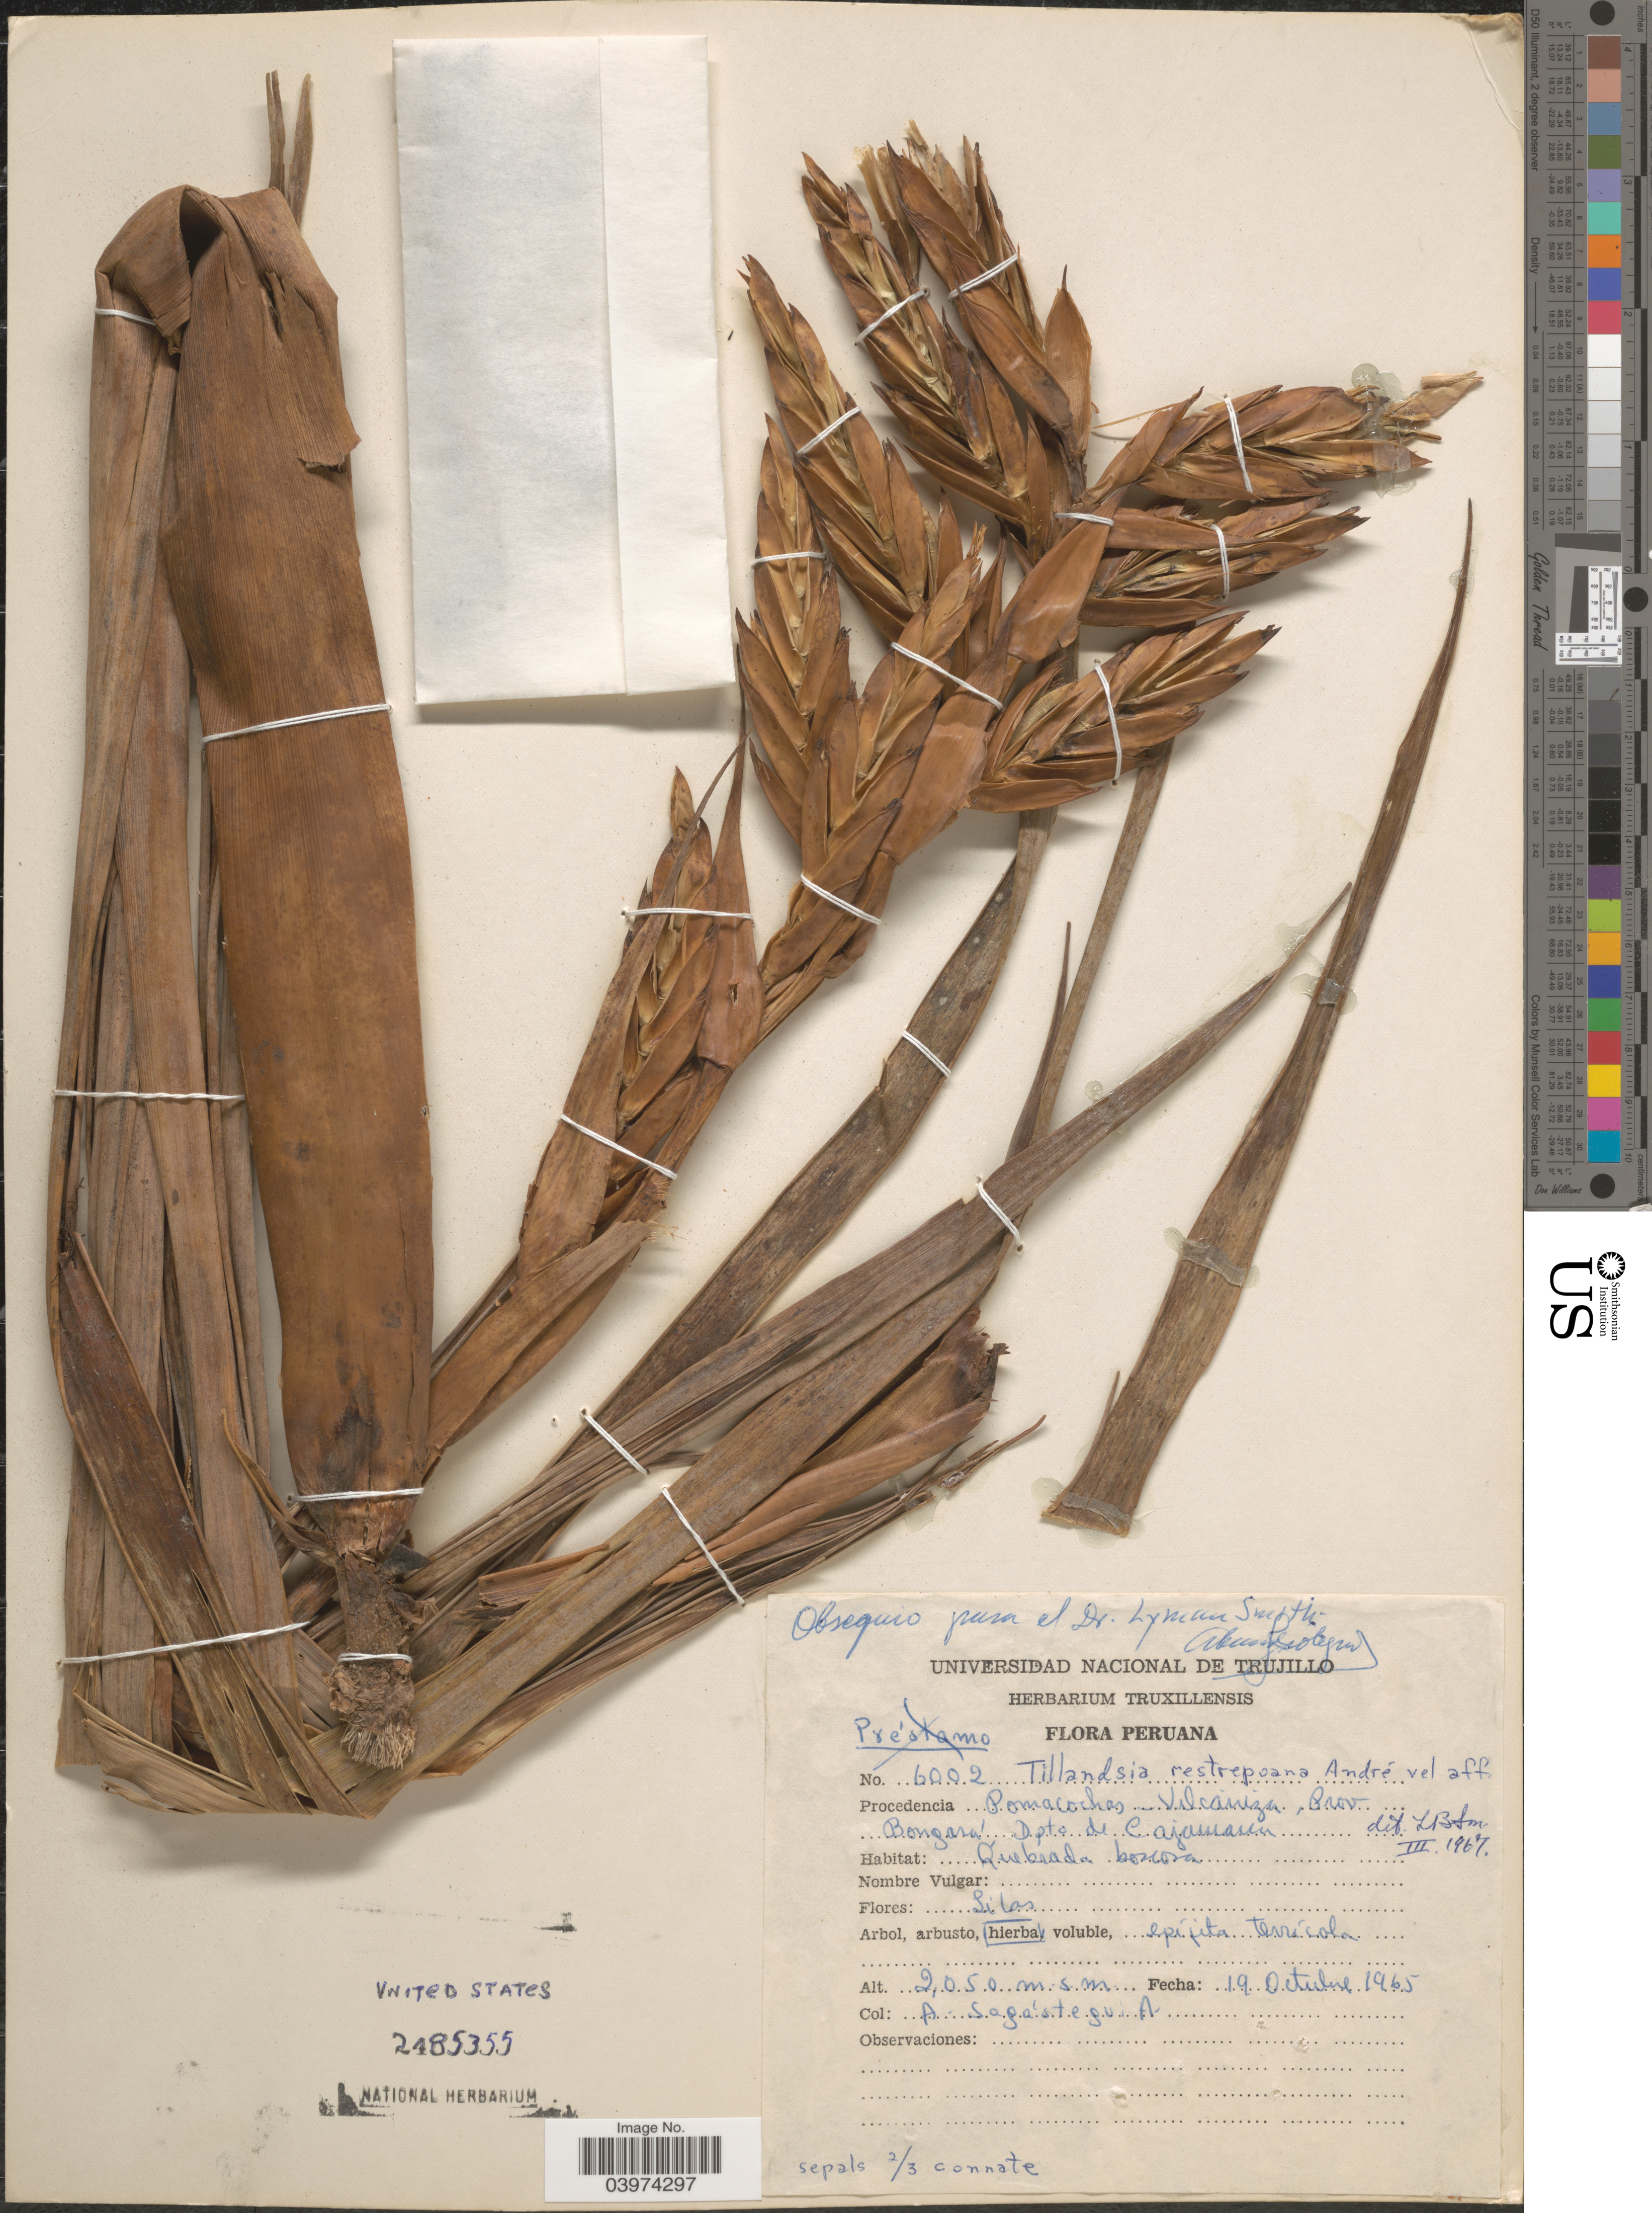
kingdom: Plantae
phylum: Tracheophyta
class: Liliopsida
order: Poales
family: Bromeliaceae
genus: Tillandsia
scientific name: Tillandsia restrepoana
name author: André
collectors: A. Sagástegui A.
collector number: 6002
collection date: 1965-10-19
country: Peru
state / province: Cajamarca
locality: Pomacochas - Vilcaniza, Prov. Bongará, Dpto. de Cajamarca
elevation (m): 2050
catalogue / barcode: US 2485355